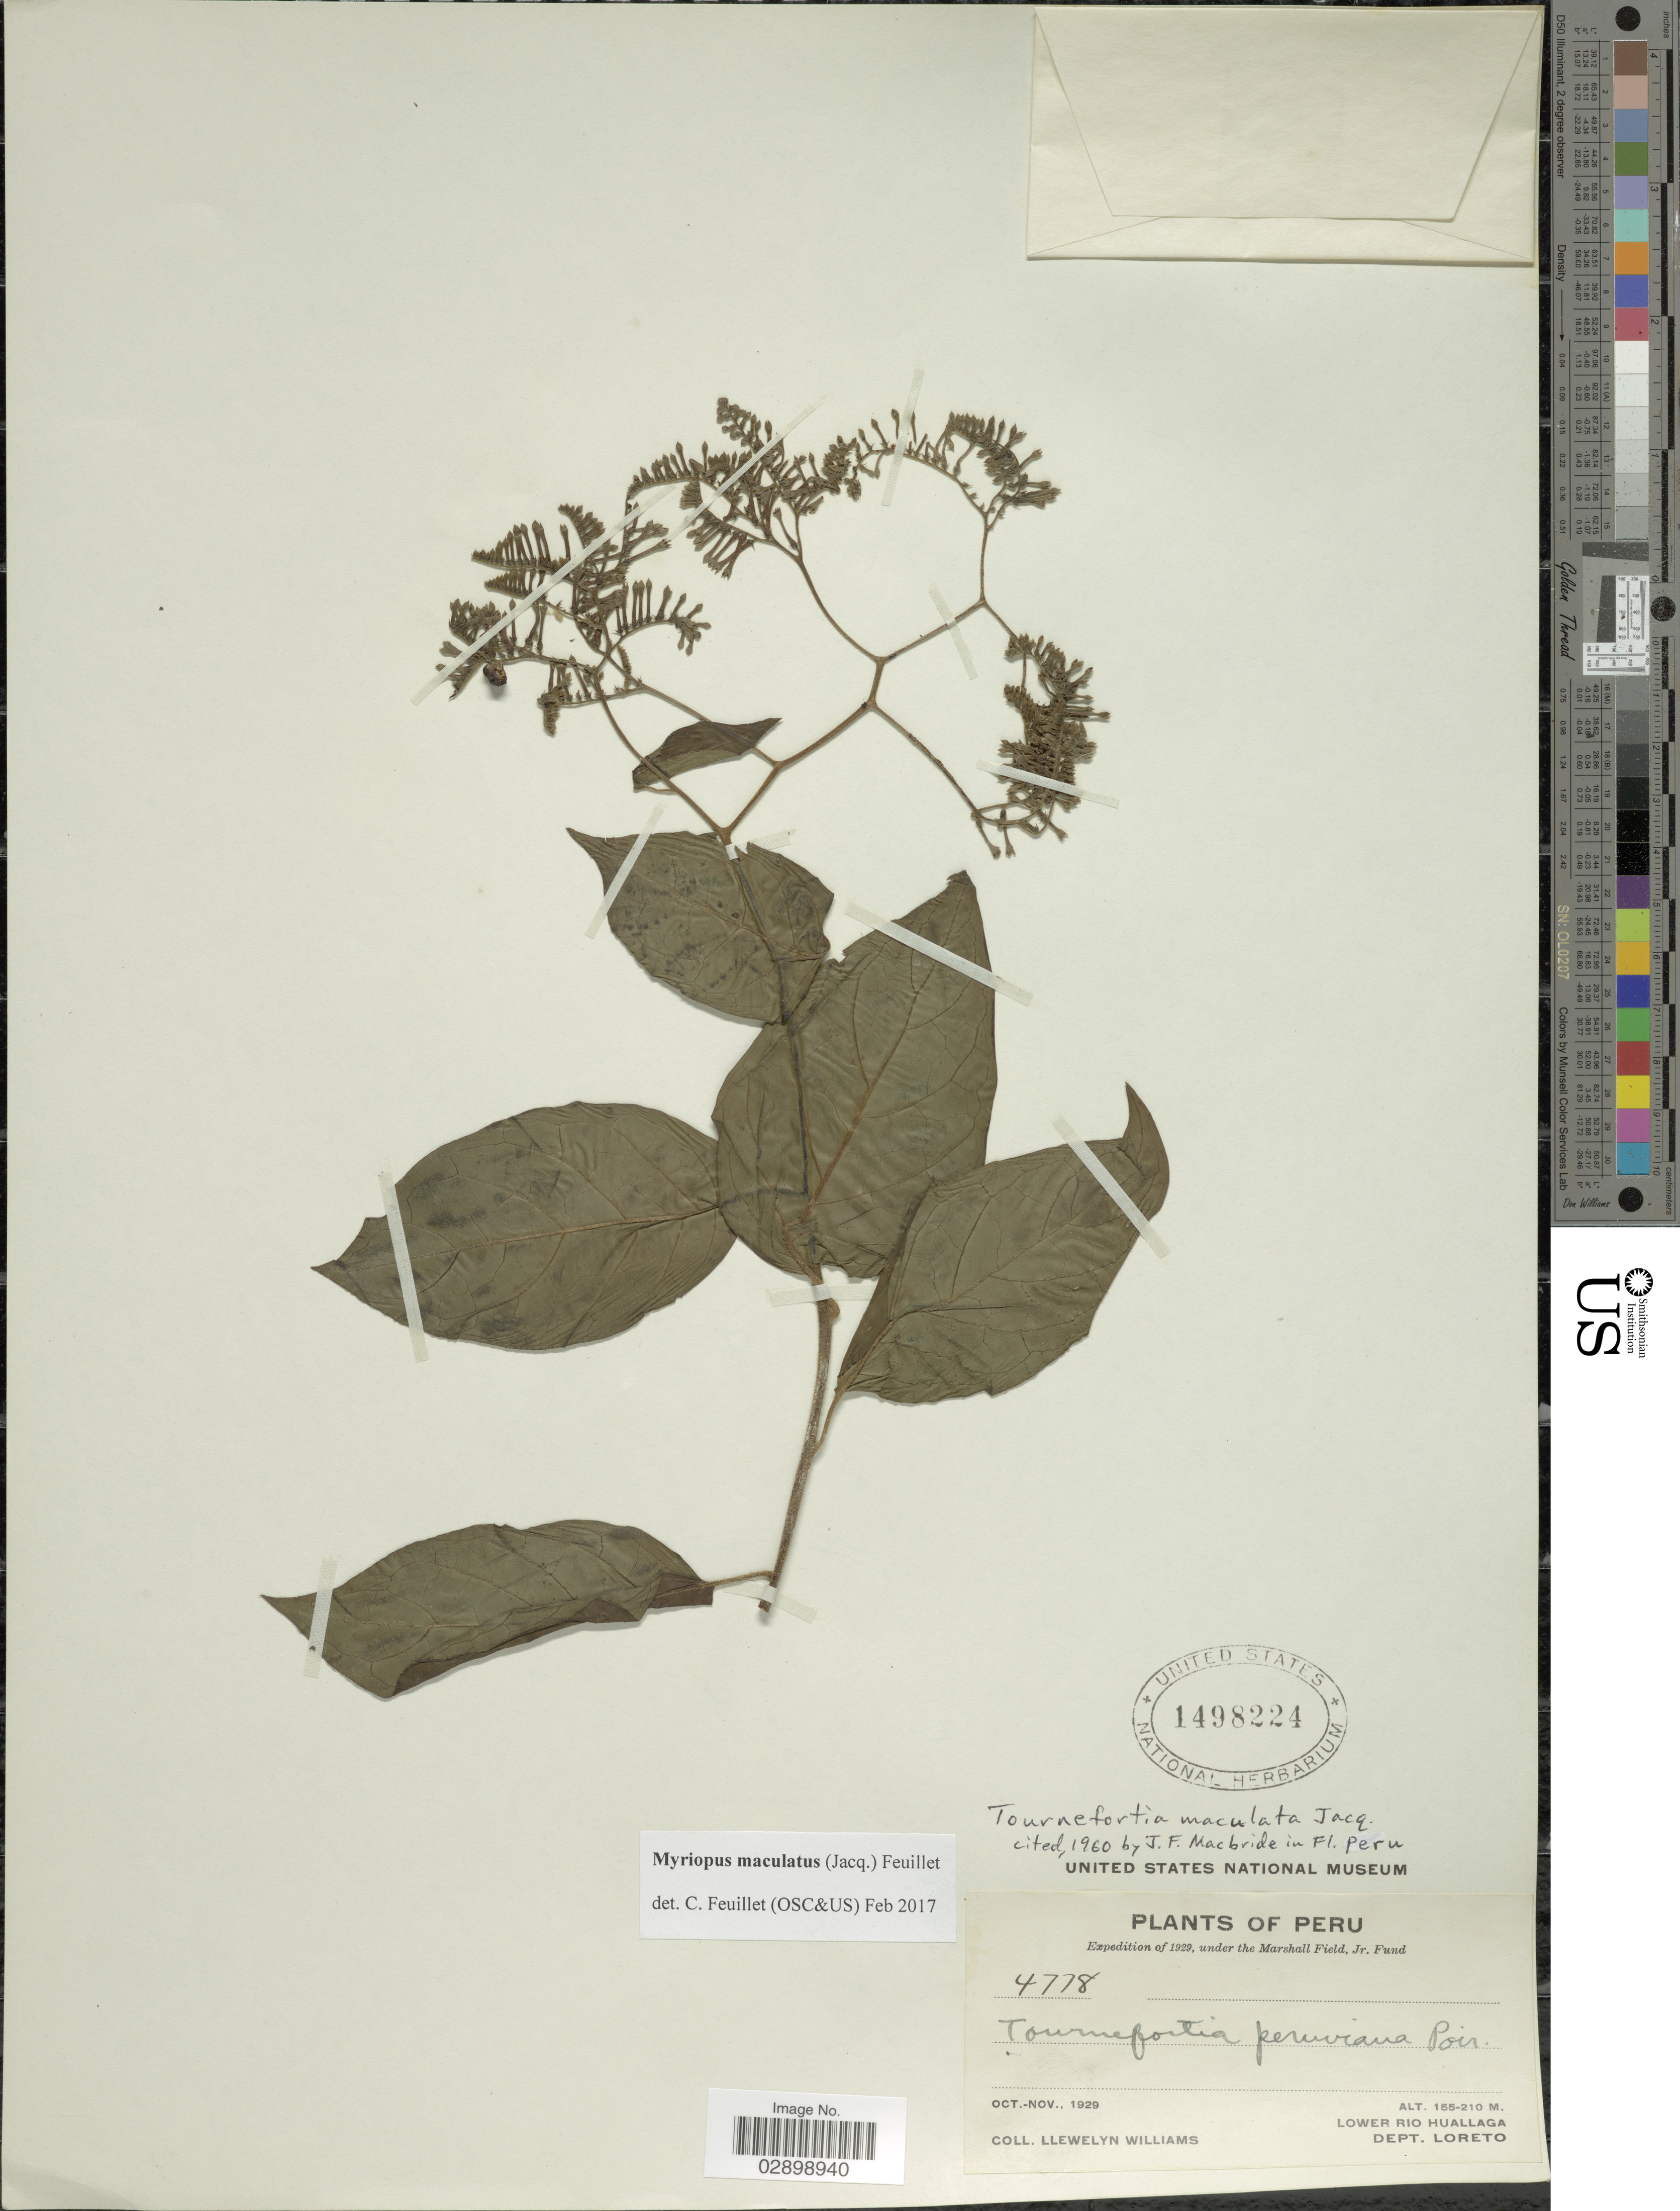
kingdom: Plantae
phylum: Tracheophyta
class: Magnoliopsida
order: Boraginales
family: Heliotropiaceae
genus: Myriopus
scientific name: Myriopus maculatus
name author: (Jacq.) Feuillet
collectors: Ll. Williams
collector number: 4778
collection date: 1929-10/1929-11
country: Peru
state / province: Loreto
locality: Lower Rio Huallaga. Dept. Loreto.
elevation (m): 155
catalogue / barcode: US 1498224